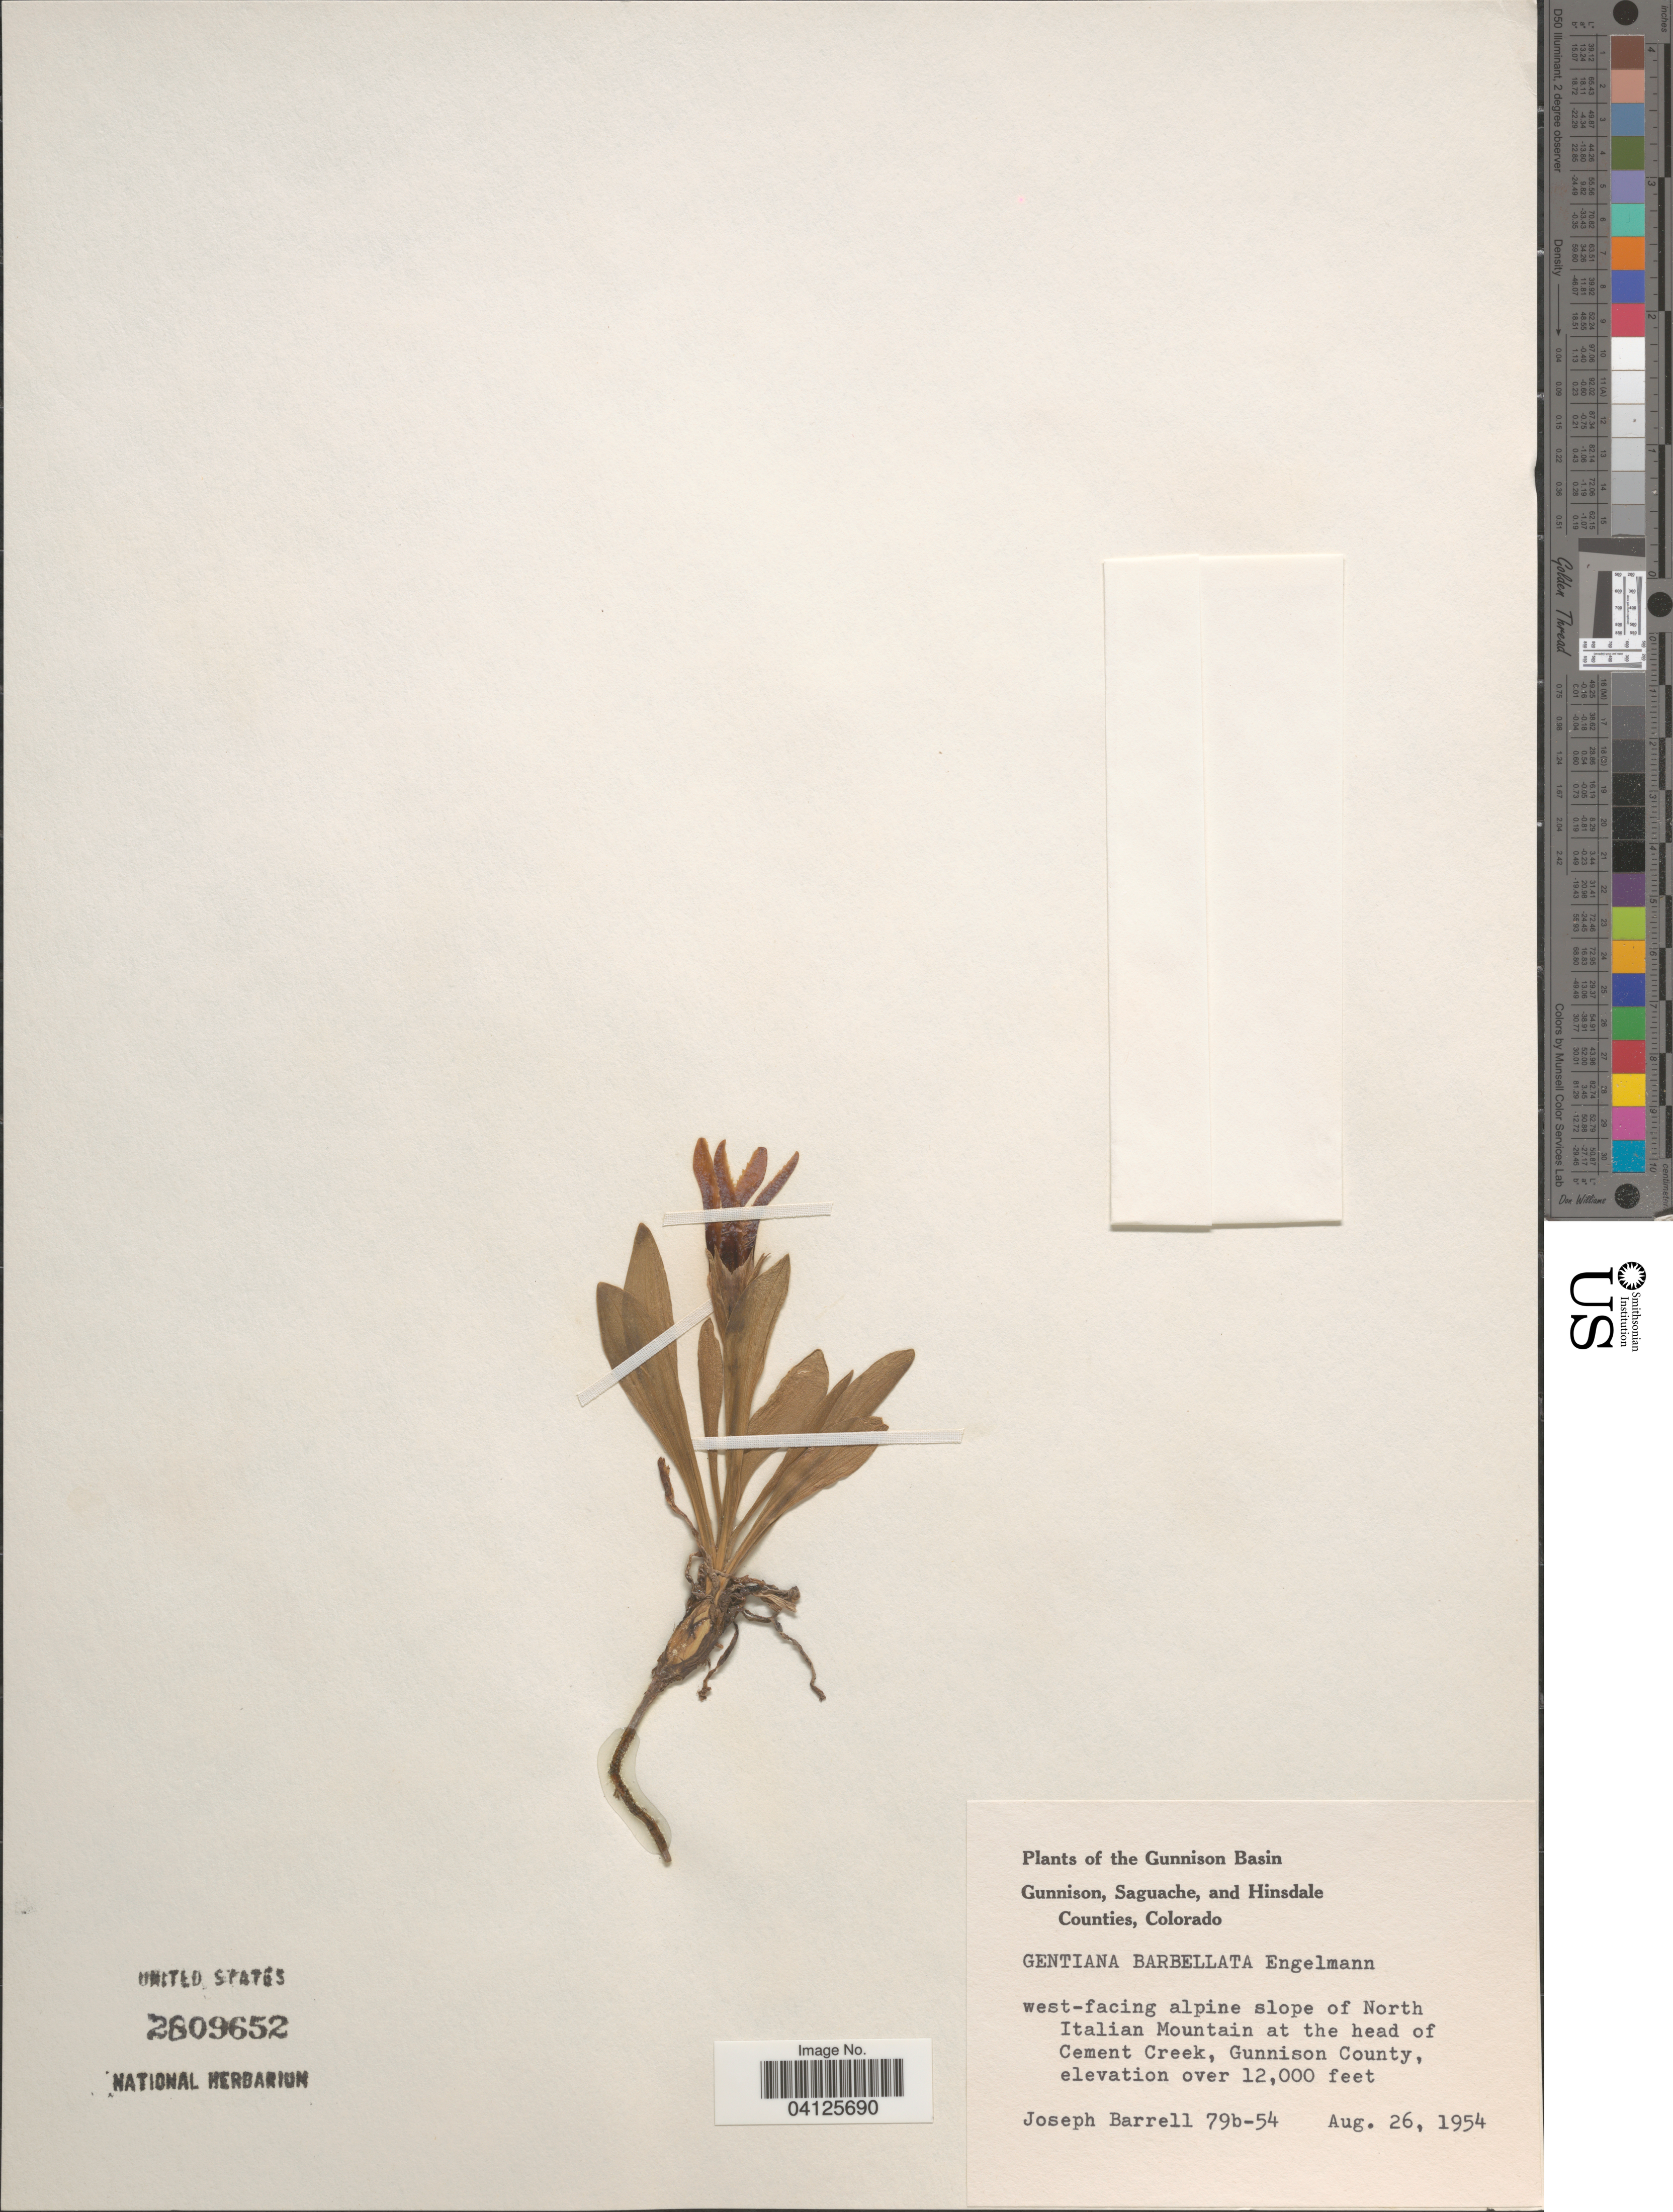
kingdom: Plantae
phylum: Tracheophyta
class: Magnoliopsida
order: Gentianales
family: Gentianaceae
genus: Gentiana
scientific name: Gentiana barbellata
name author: Engelm.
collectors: J. Barrell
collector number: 79b-54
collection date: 1954-04-26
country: United States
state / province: Colorado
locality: Gunnison Basin. West-facing alpine slope of North Italian Mountain at the head of Cement Creek, Gunnison County.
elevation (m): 3658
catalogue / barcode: US 2609652